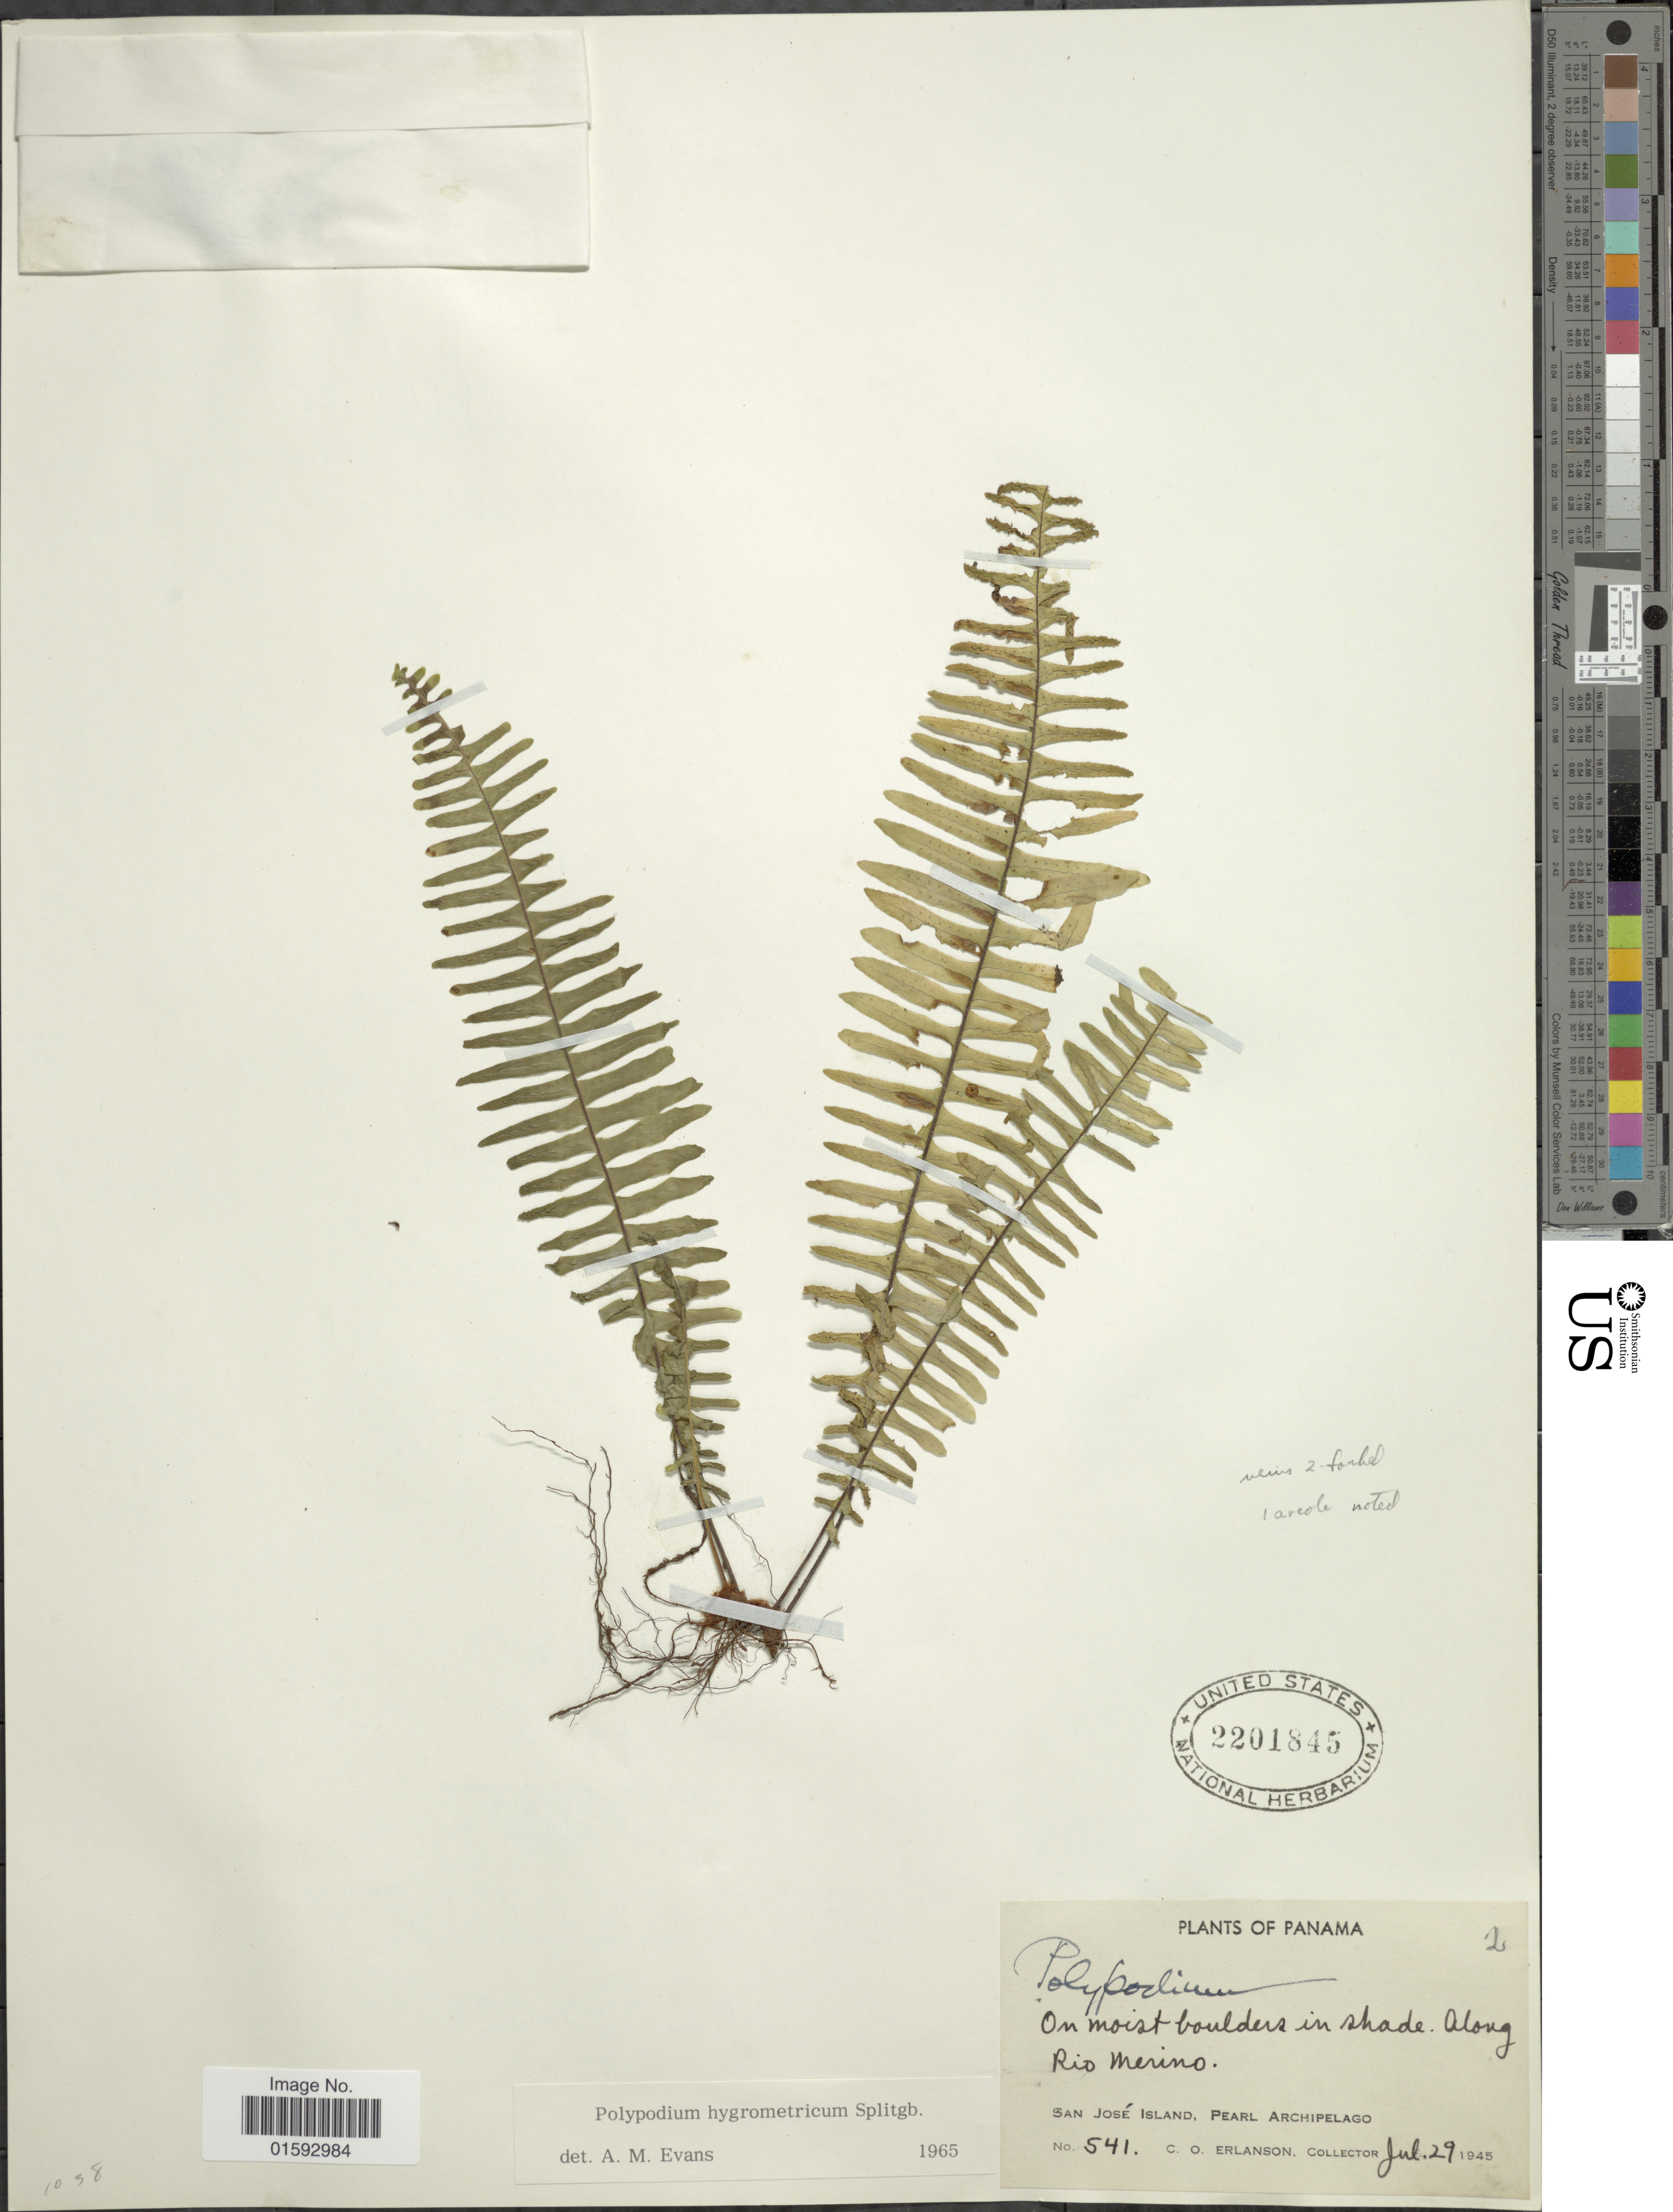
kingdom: Plantae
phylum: Tracheophyta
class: Polypodiopsida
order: Polypodiales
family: Polypodiaceae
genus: Pecluma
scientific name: Pecluma hygrometrica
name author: (Splitg.) M.G. Price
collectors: C. O. Erlanson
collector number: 541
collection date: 1945-07-29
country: Panama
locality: On moist boulders in shade. Along Rio Merino, San Jose Island, Pearl Archipelago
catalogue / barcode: US 2201845